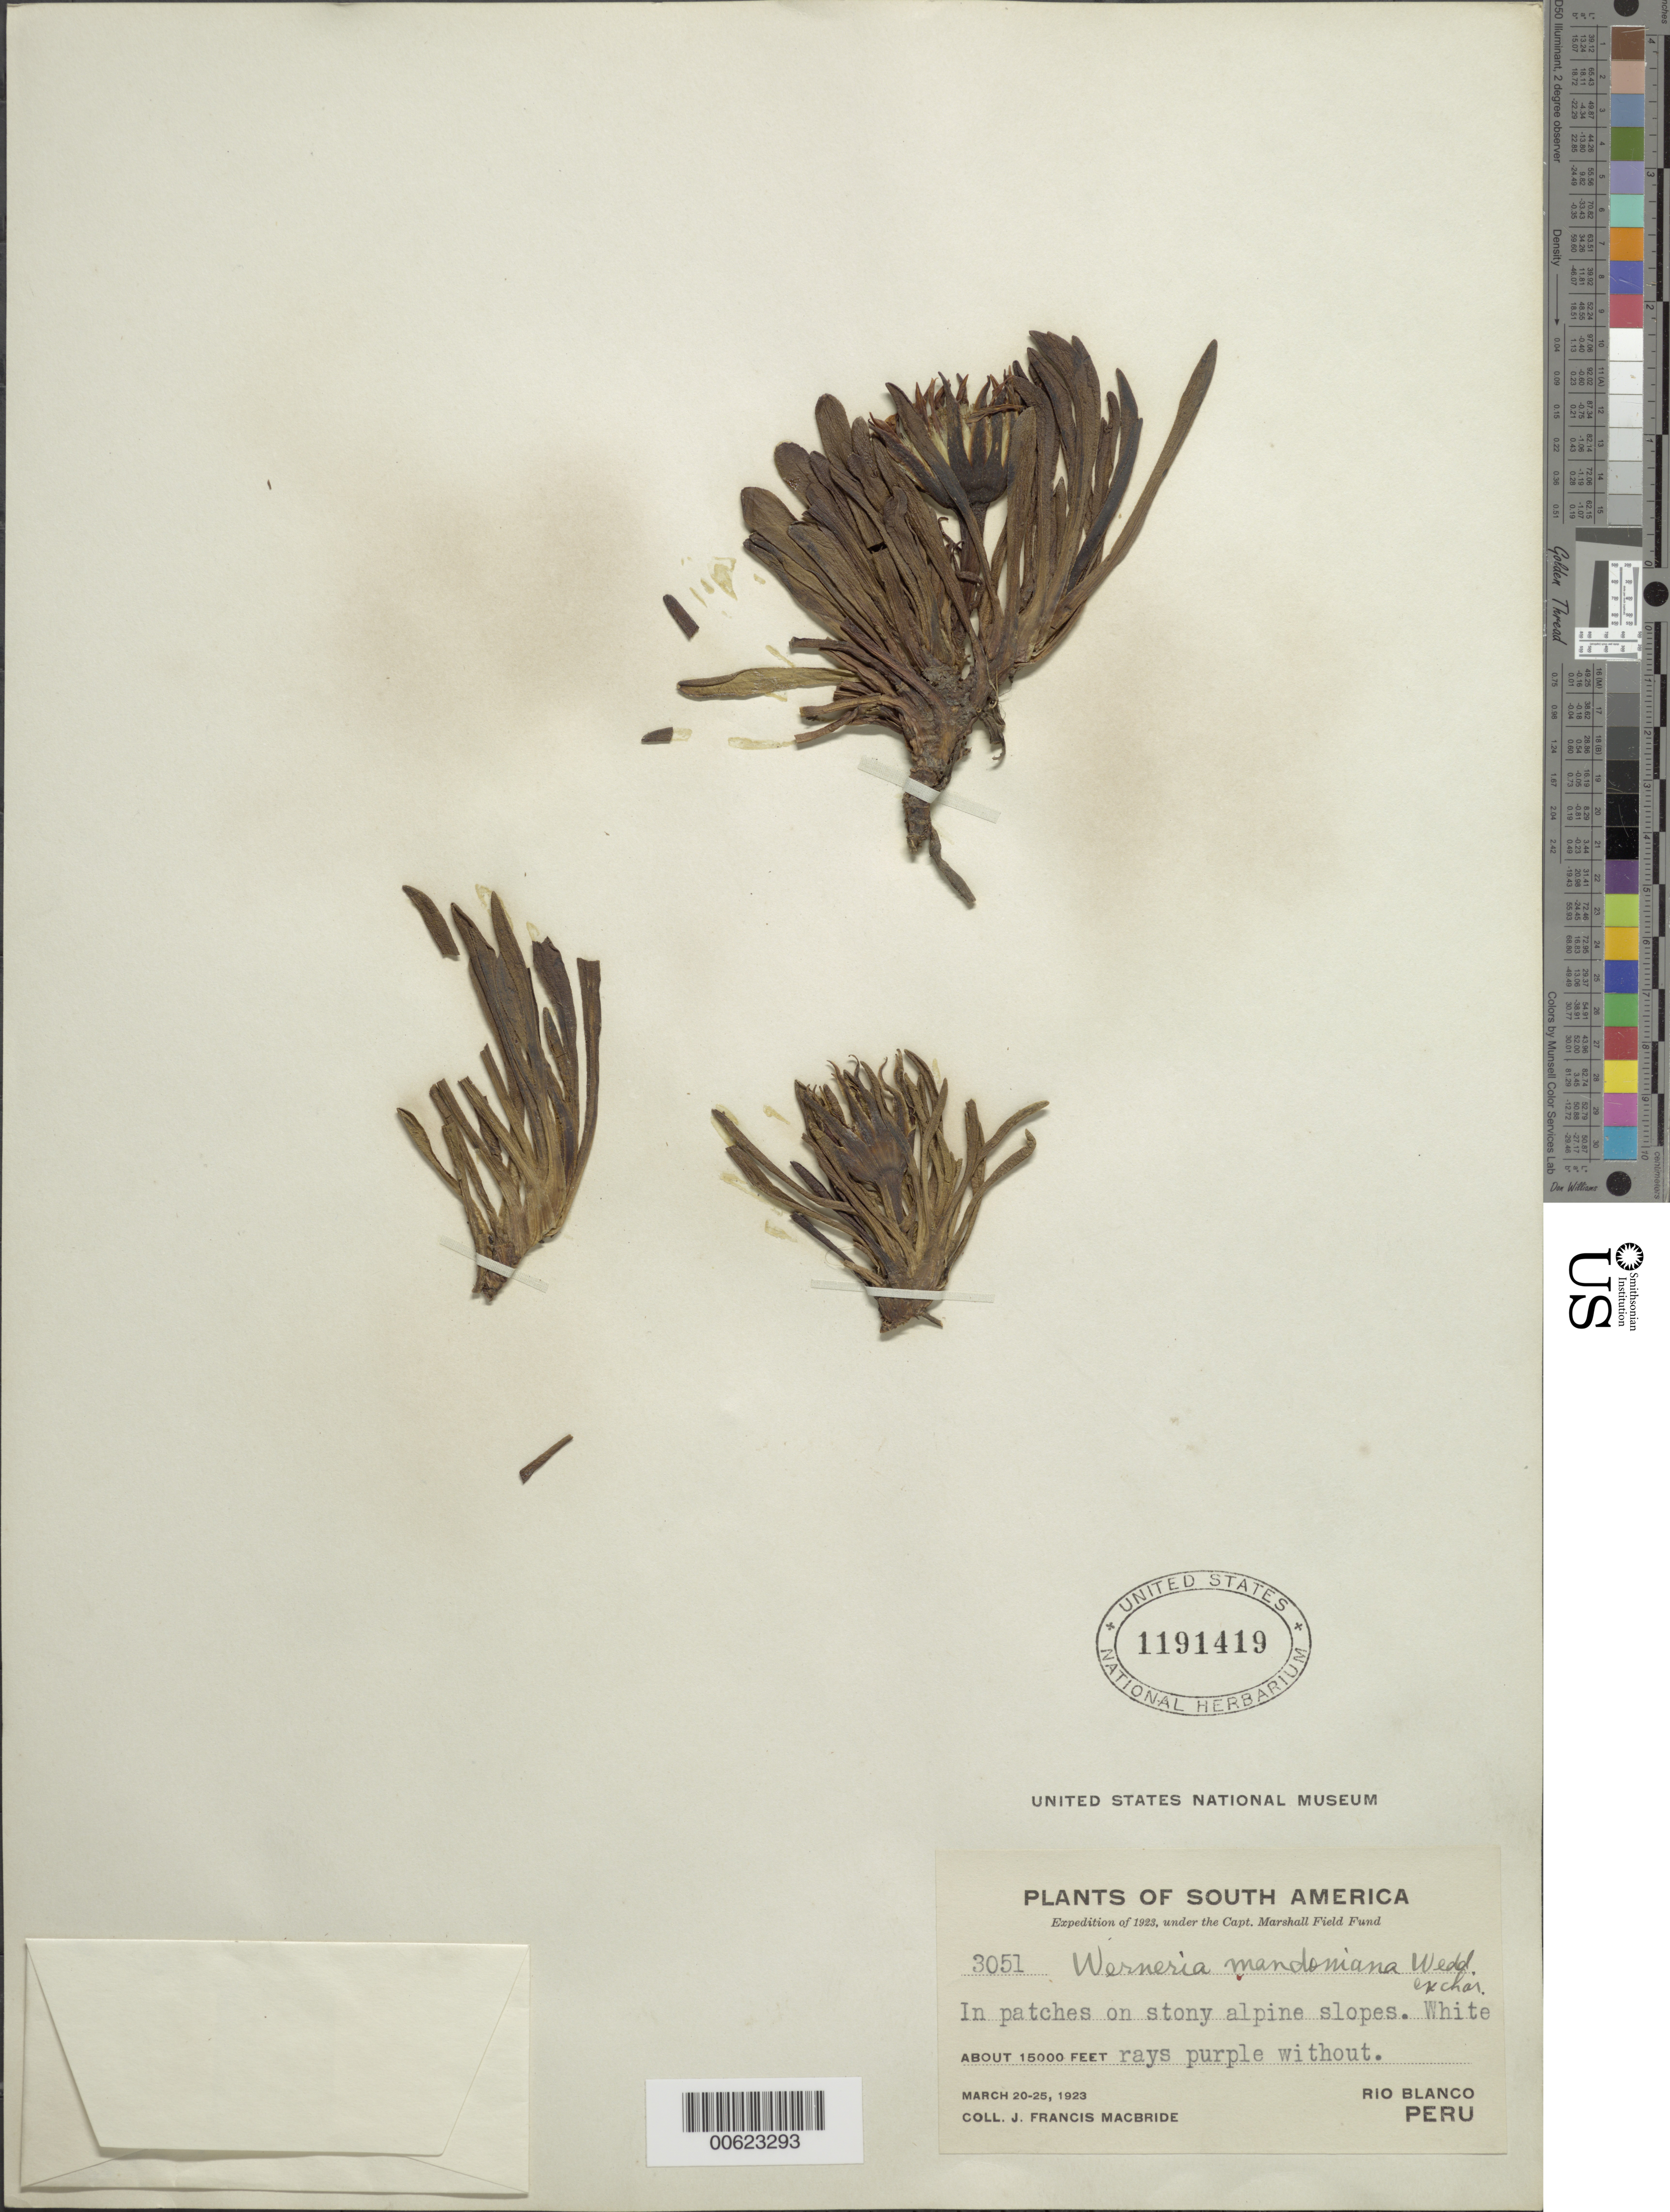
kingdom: Plantae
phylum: Tracheophyta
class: Magnoliopsida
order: Asterales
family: Asteraceae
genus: Werneria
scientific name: Werneria nubigena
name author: Kunth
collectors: J. L. Luteyn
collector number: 3051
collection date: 1923-03-20/1923-03-25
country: Peru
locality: Rio Blanco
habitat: in patches on stony alpine slopes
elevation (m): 4572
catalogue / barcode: US 1191419